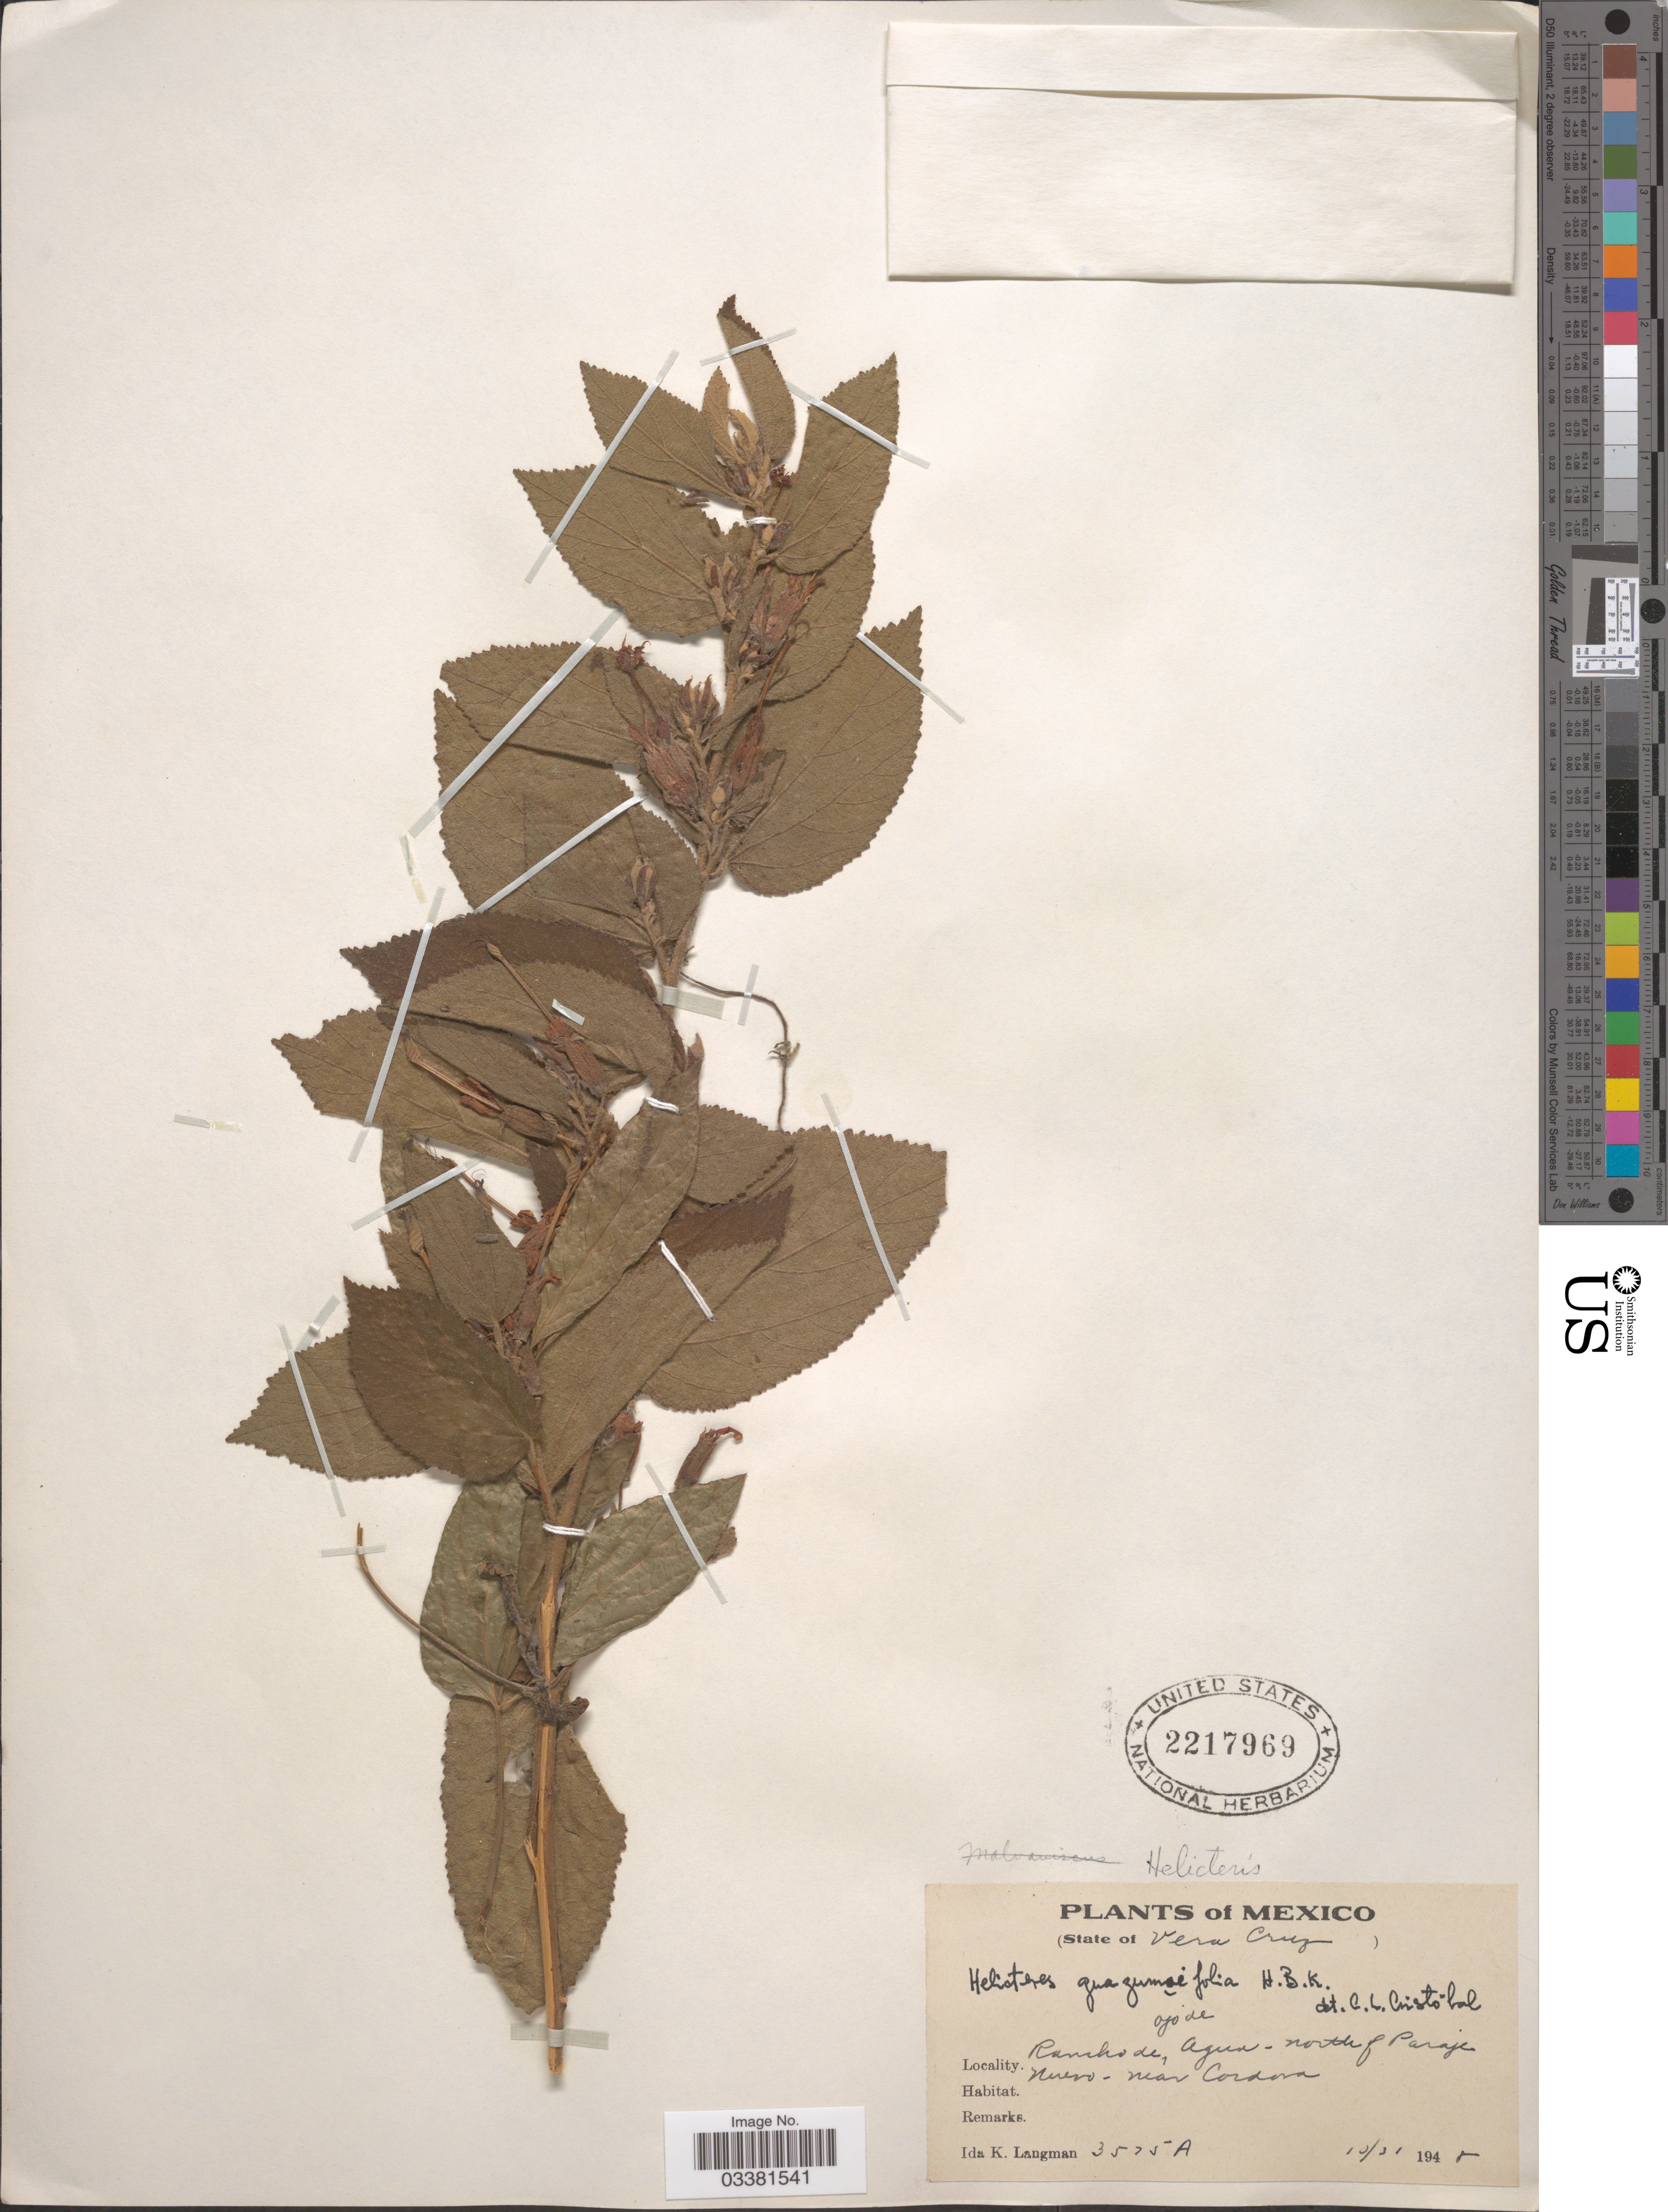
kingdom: Plantae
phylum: Tracheophyta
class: Magnoliopsida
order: Malvales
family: Malvaceae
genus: Helicteres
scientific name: Helicteres guazumifolia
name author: Kunth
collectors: I. K. Langman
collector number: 3575A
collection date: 1945-10-31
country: Mexico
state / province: Veracruz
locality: Vera Cruz. Rancho de Ojo de Agua - north of Paraje Nuevo - near Cordova.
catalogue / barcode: US 2217969